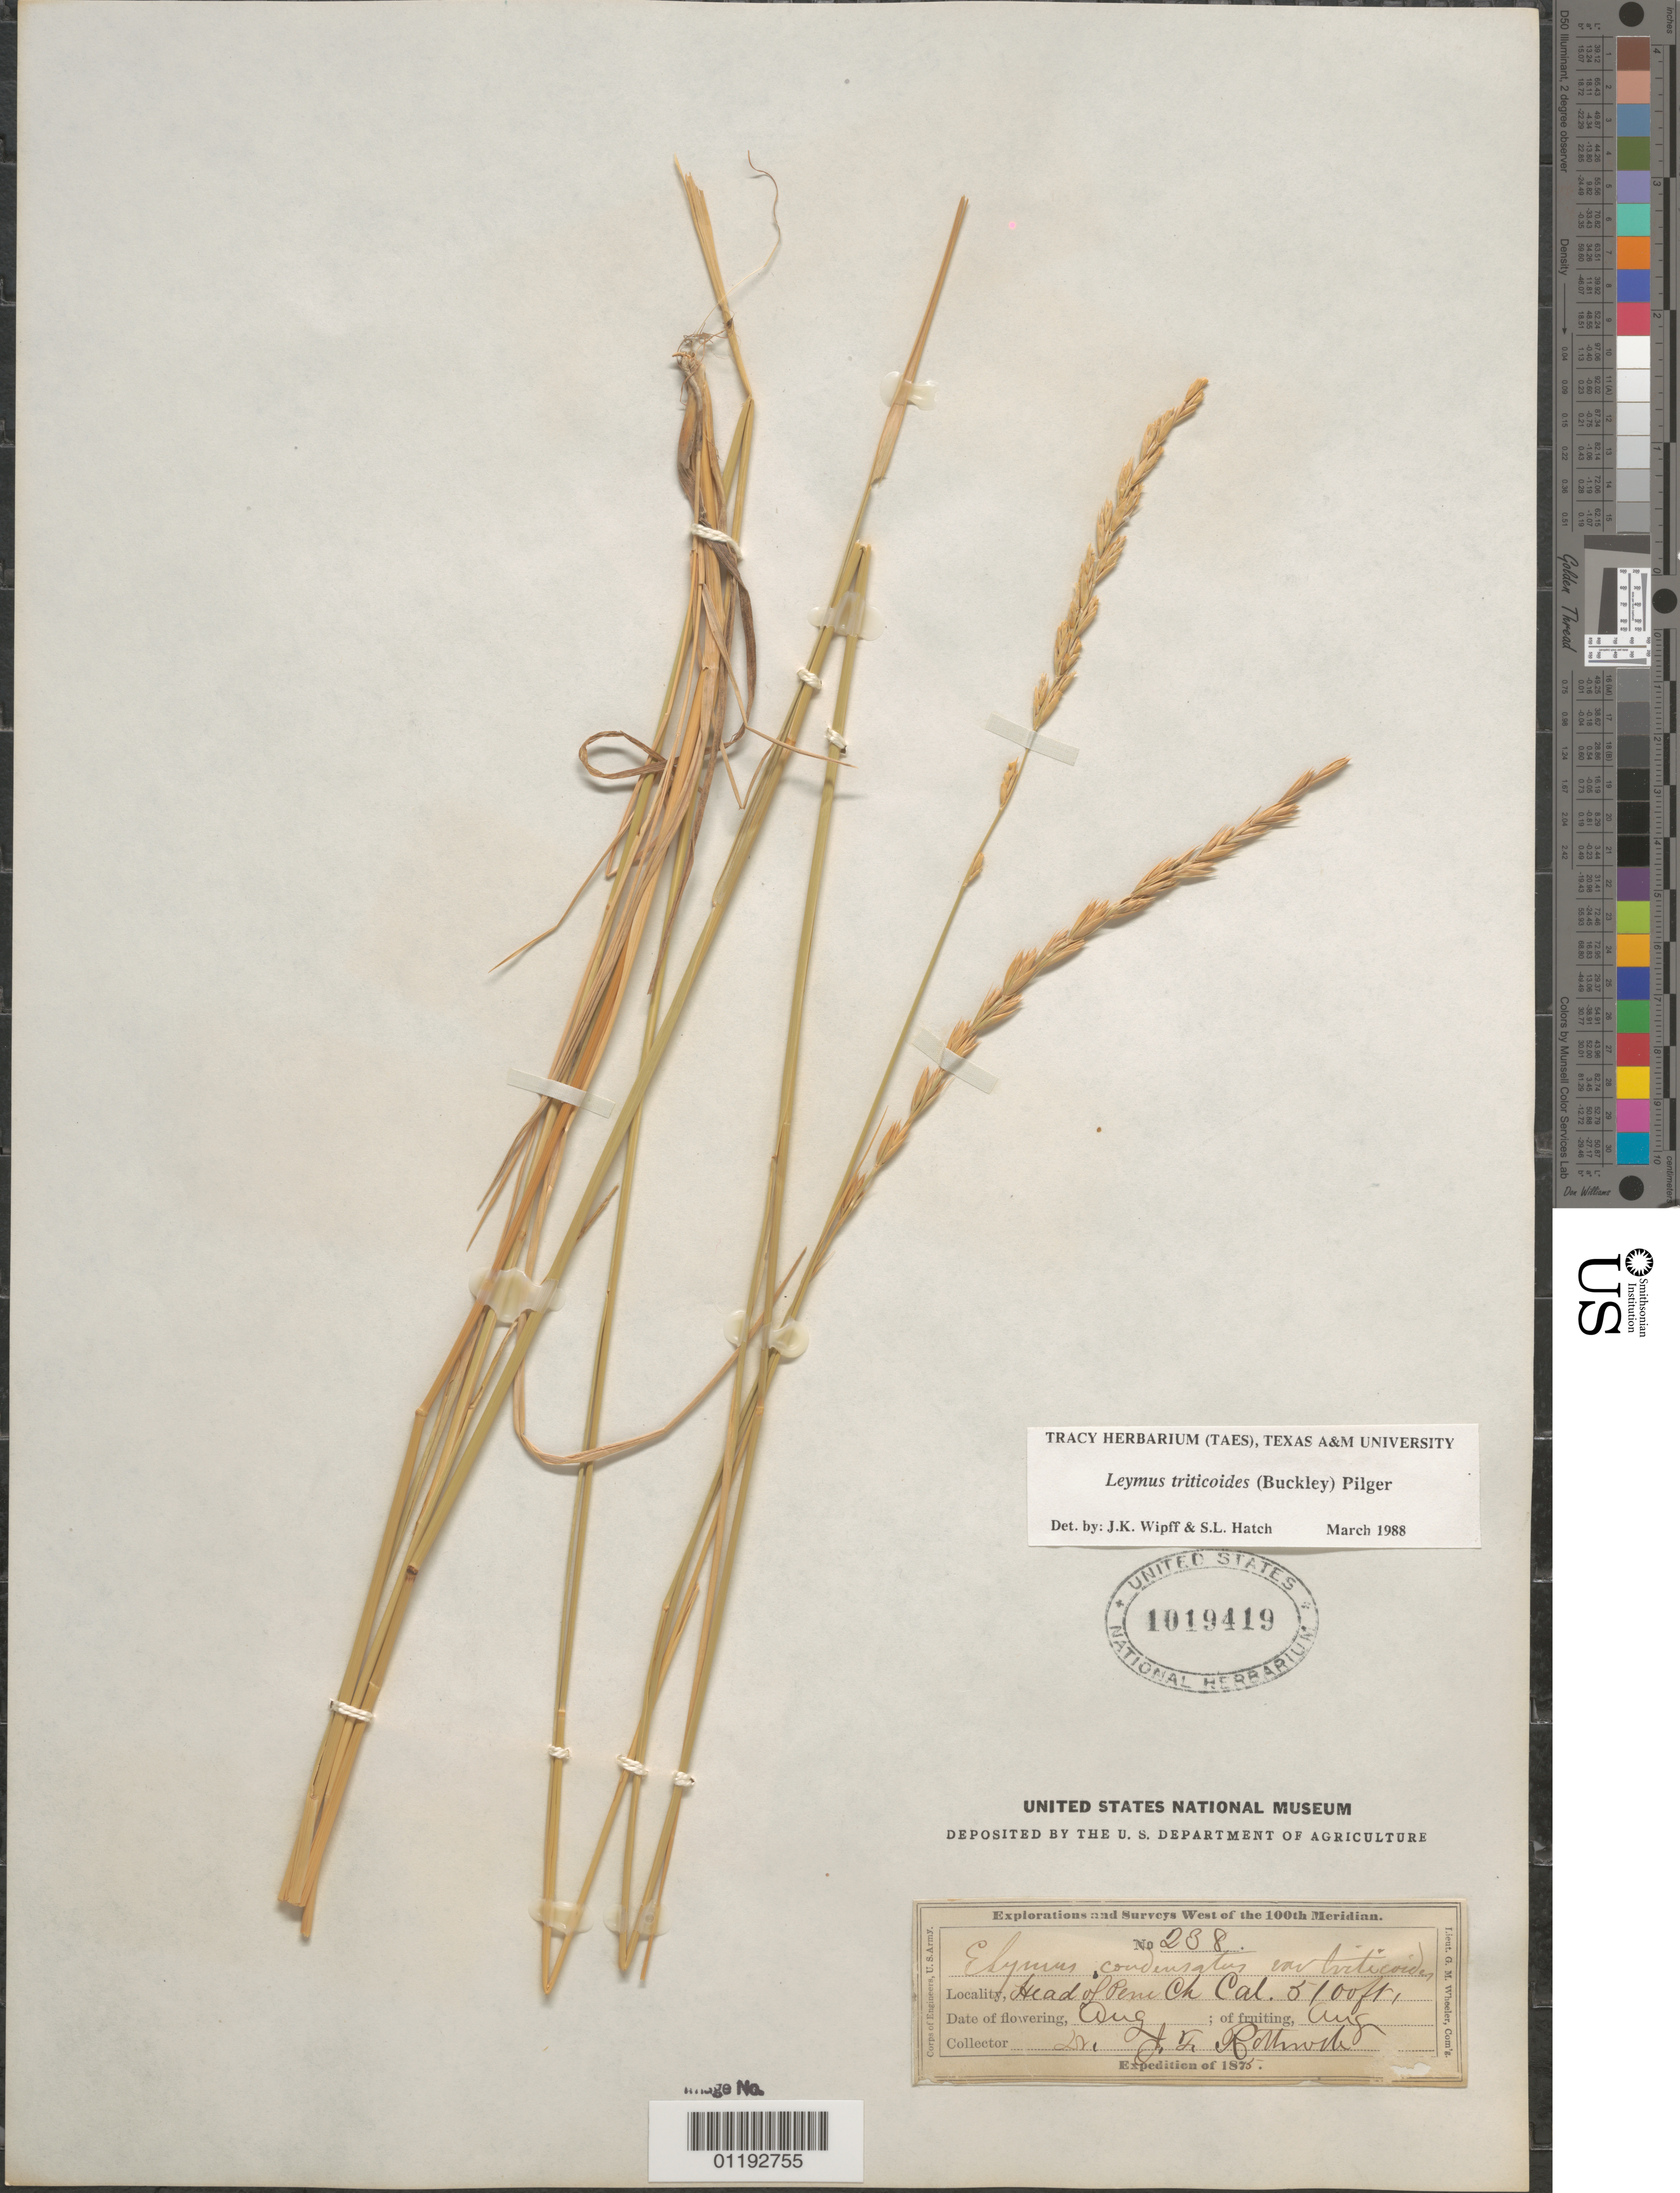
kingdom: Plantae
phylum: Tracheophyta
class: Liliopsida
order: Poales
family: Poaceae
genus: Leymus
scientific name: Leymus triticoides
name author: (Buckley) Pilg.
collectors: J. T. Rothrock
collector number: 238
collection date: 1875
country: United States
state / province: California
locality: Head of Peru Ch.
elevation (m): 1554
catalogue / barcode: US 1019419